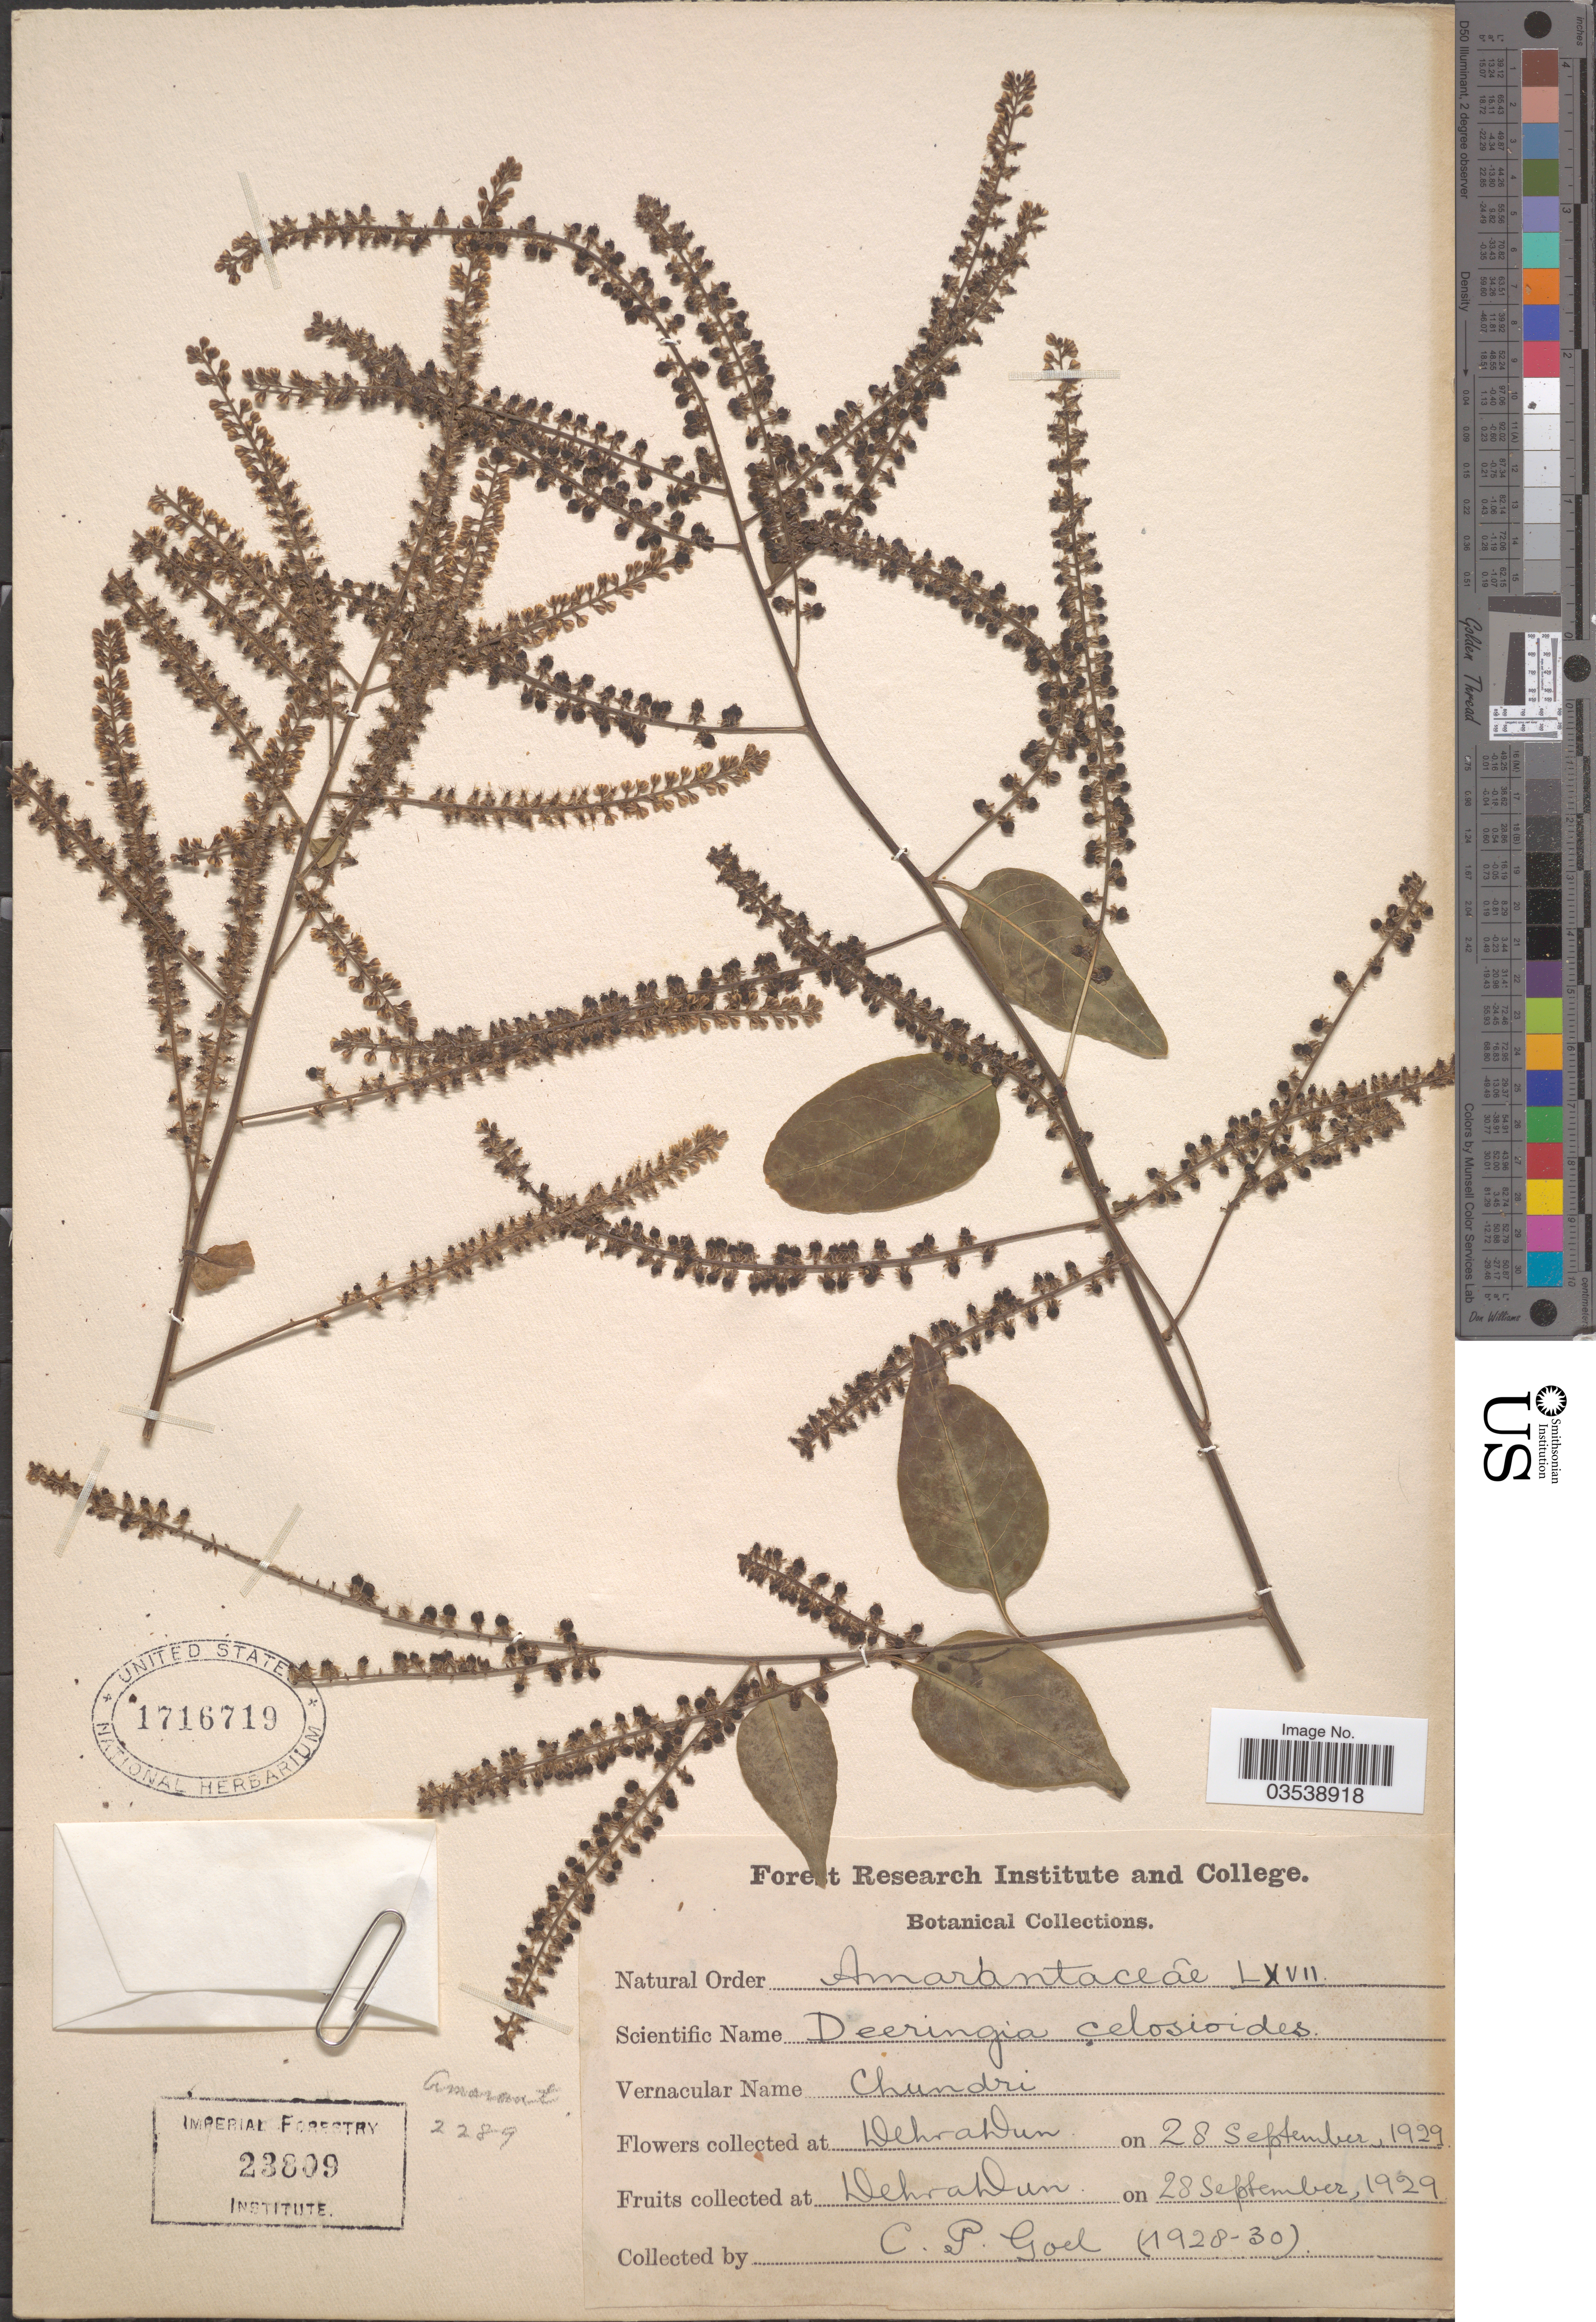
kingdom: Plantae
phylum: Tracheophyta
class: Magnoliopsida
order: Caryophyllales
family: Amaranthaceae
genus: Deeringia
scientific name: Deeringia amaranthoides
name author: (Lam.) Merr.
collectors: C. Goel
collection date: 1929-09-28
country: India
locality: Dehra Dun.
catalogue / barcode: US 1716719